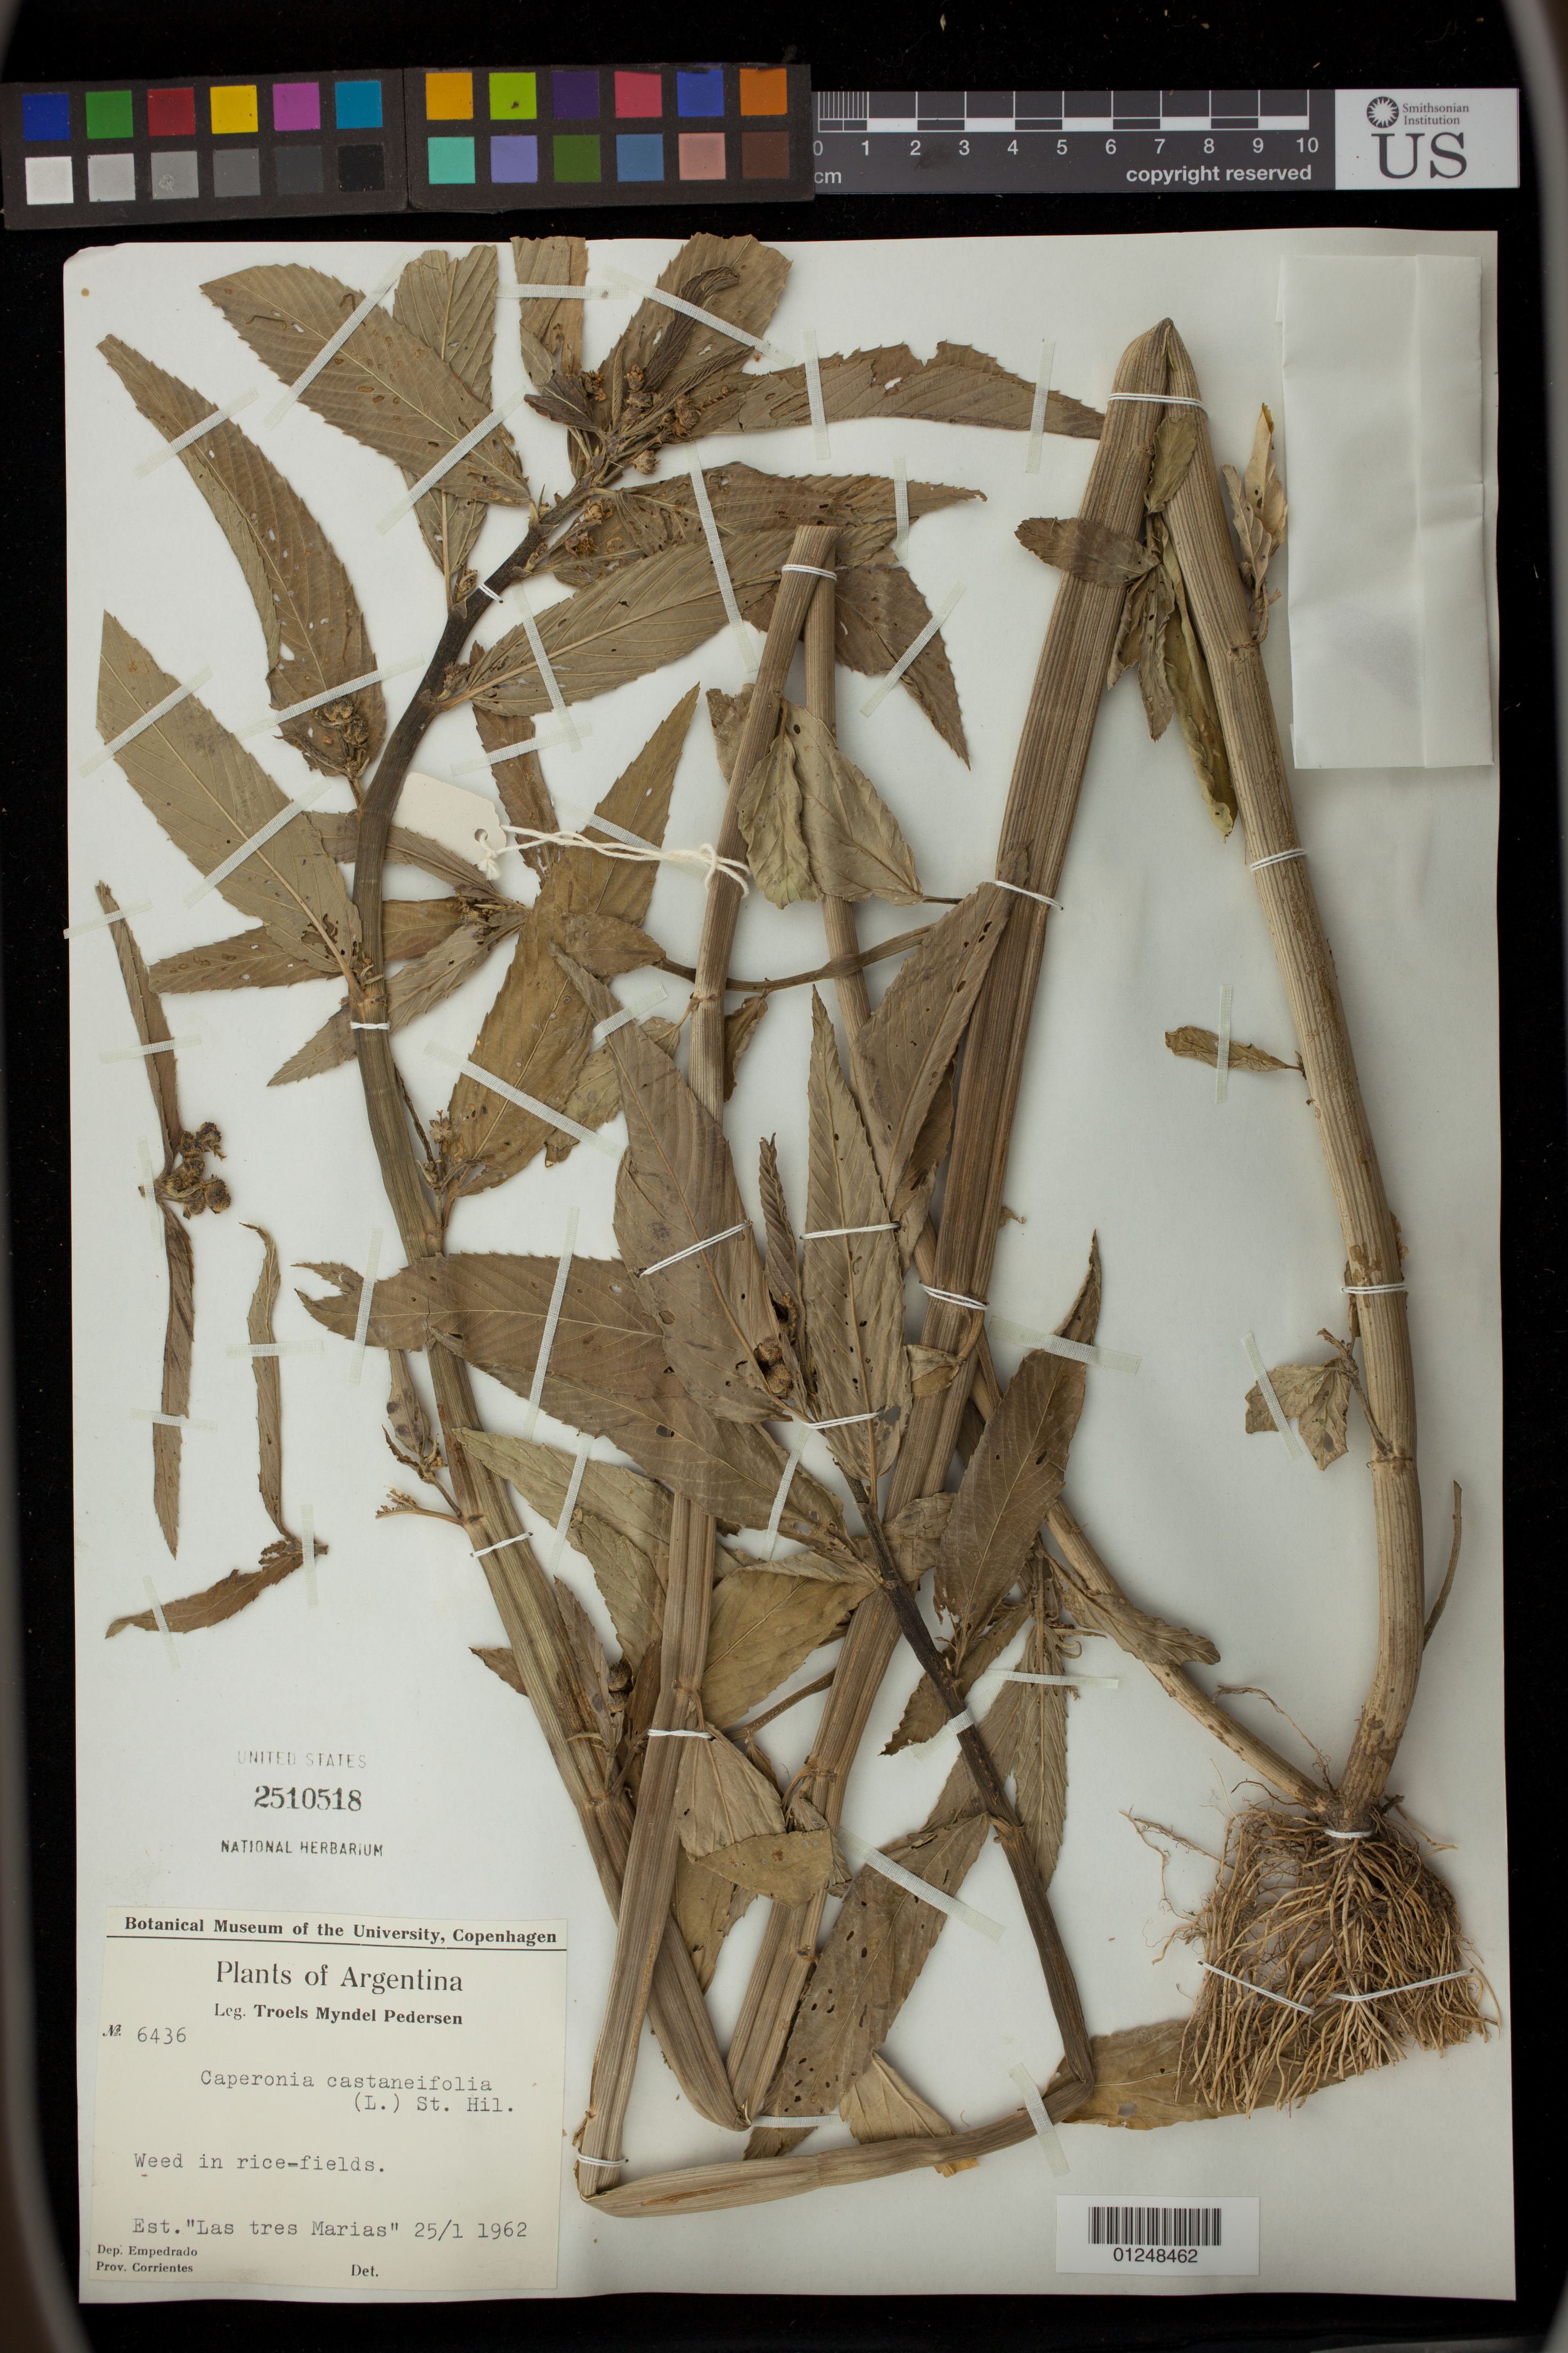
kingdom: Plantae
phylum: Tracheophyta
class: Magnoliopsida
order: Malpighiales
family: Euphorbiaceae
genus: Caperonia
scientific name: Caperonia castaneifolia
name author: (L.) A. St.-Hil.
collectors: T. M. Pedersen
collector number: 6436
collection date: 1962-01-25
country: Argentina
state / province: Corrientes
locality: Dep. Empedrado, Est. "Las tres Marias"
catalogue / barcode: US 2510518